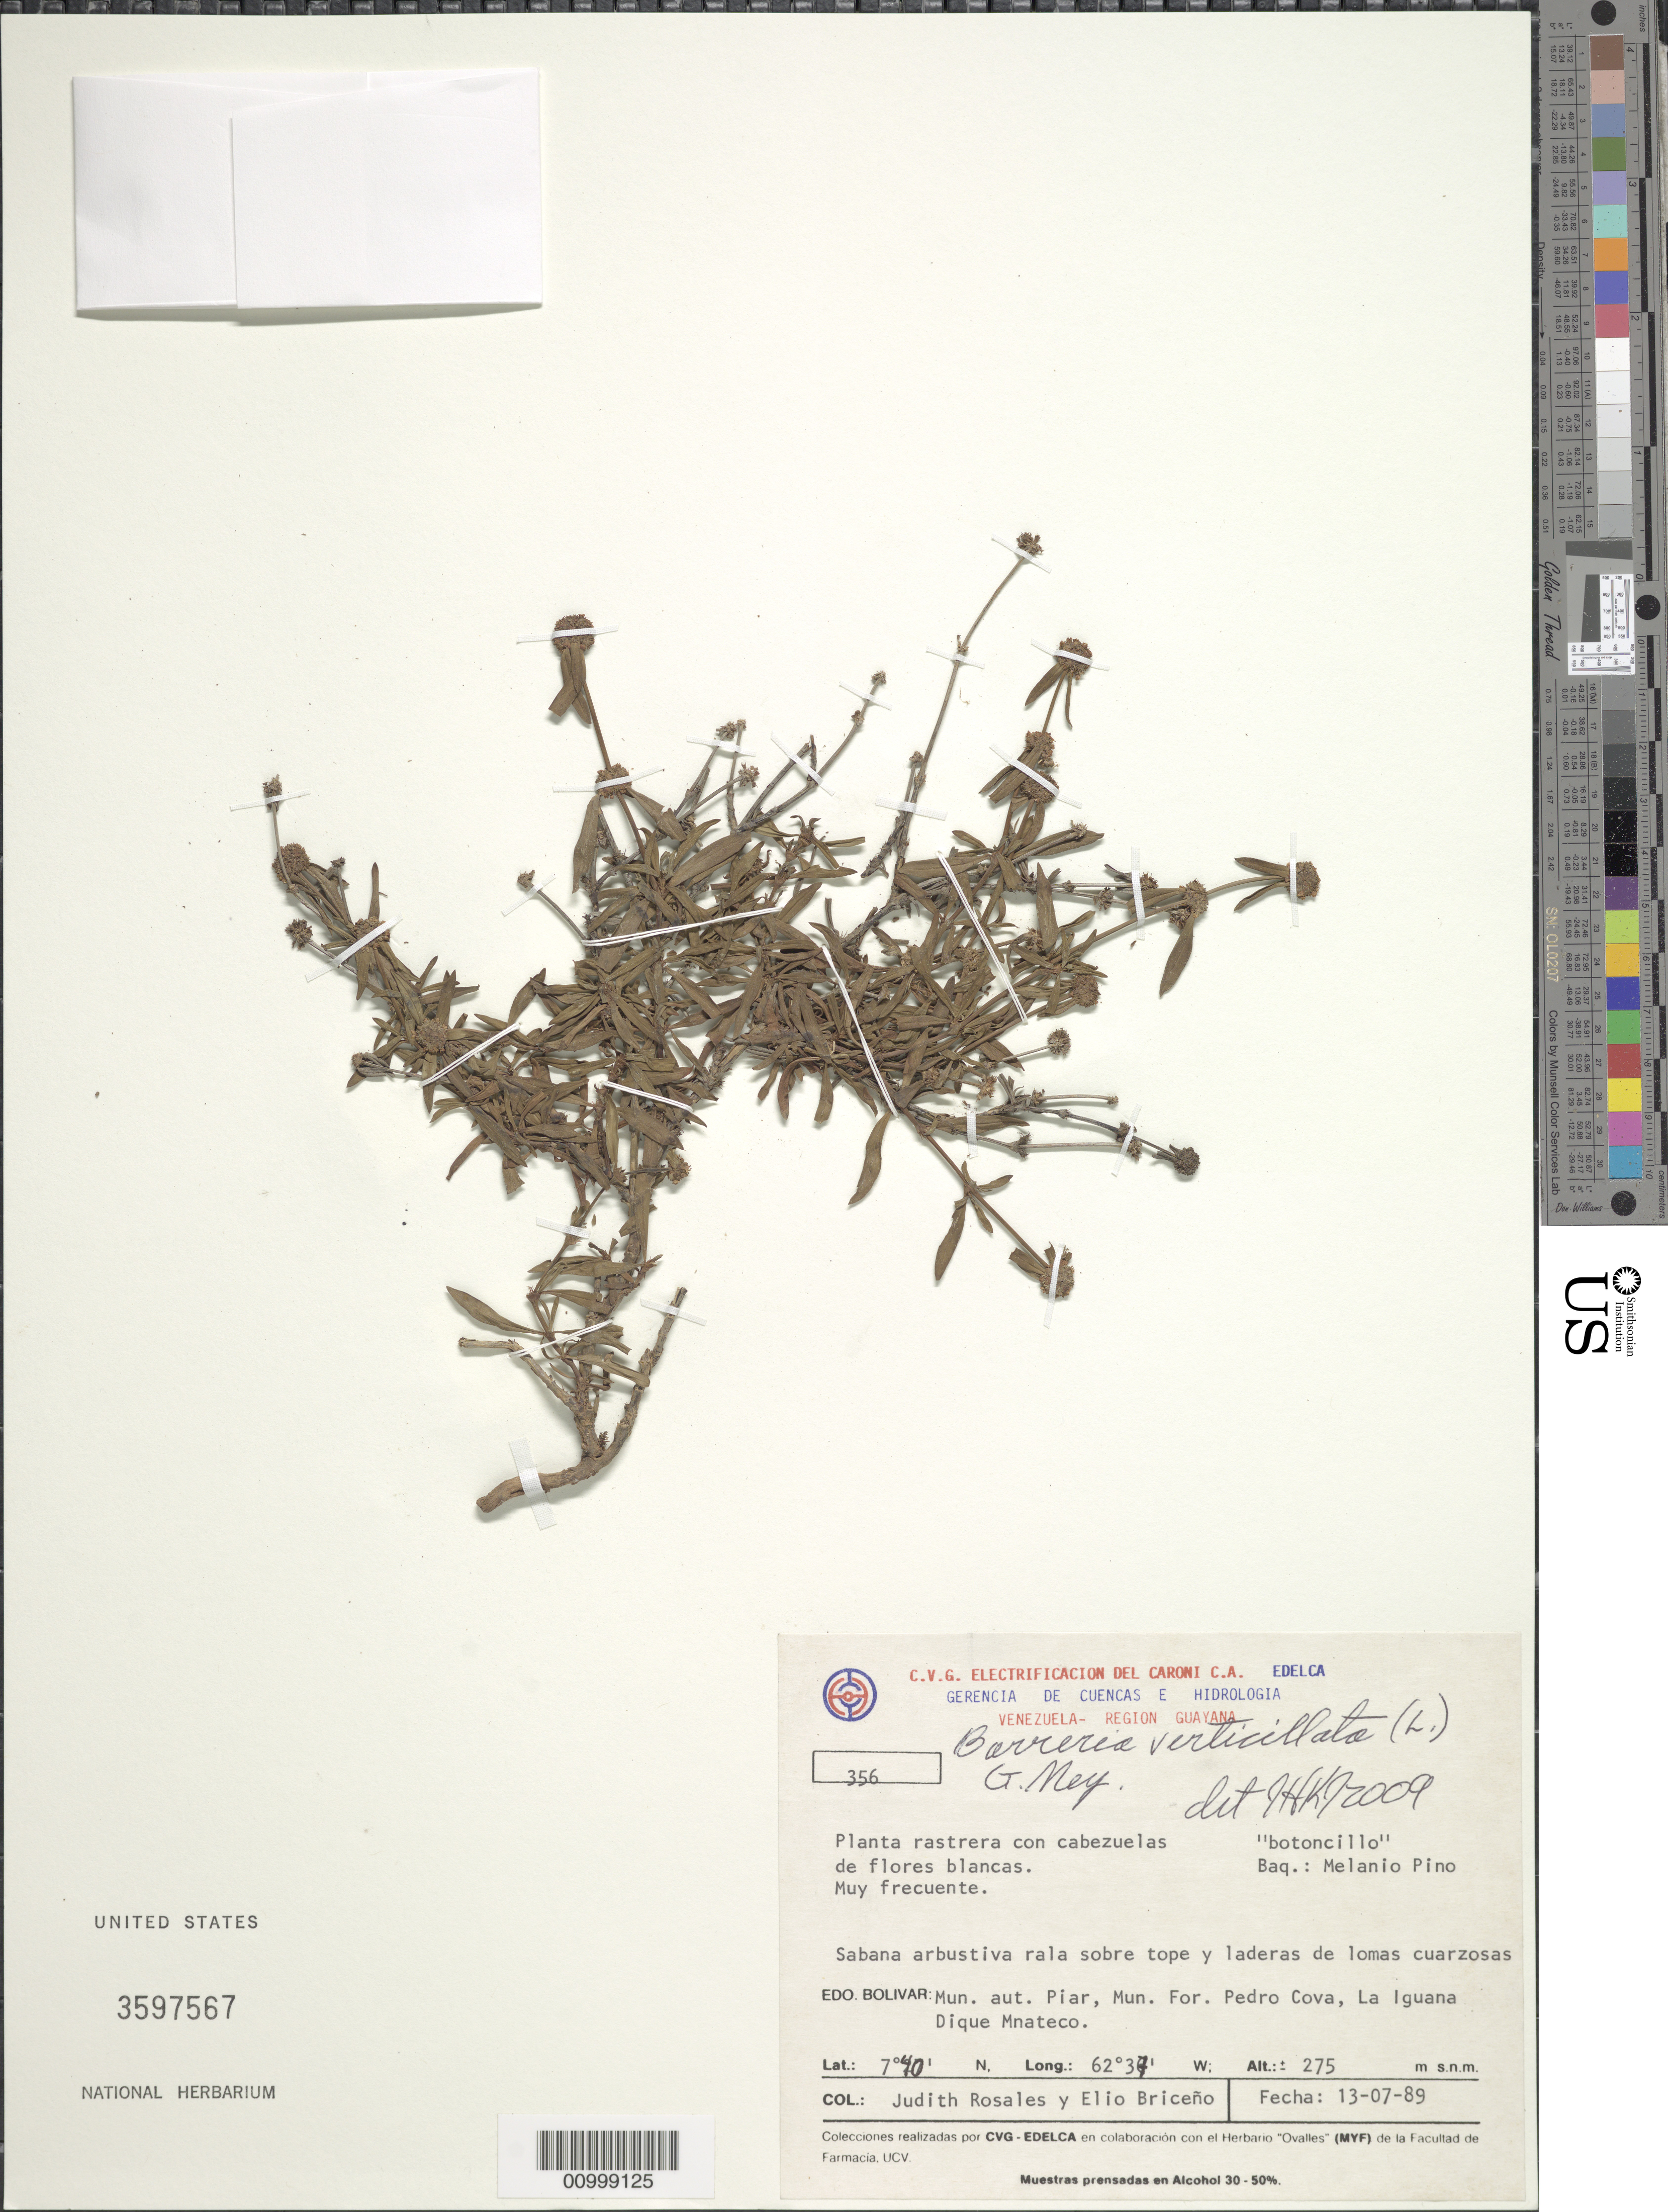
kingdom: Plantae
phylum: Tracheophyta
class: Magnoliopsida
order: Gentianales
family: Rubiaceae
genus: Borreria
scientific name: Borreria verticillata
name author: (L.) G. Mey.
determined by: Kirkbride, J. H.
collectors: J. Rosales & E. Briceno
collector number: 356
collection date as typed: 13-Jul-89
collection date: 1989-07-13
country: Venezuela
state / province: Bolívar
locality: Mun. aut. Piar, Mun. For. Pedro Cova, La Iguana Dique Mnateco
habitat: Sabana arbustiva rala sobre tope y laderas de lomas cuarzosas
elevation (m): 275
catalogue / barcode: US 3597567